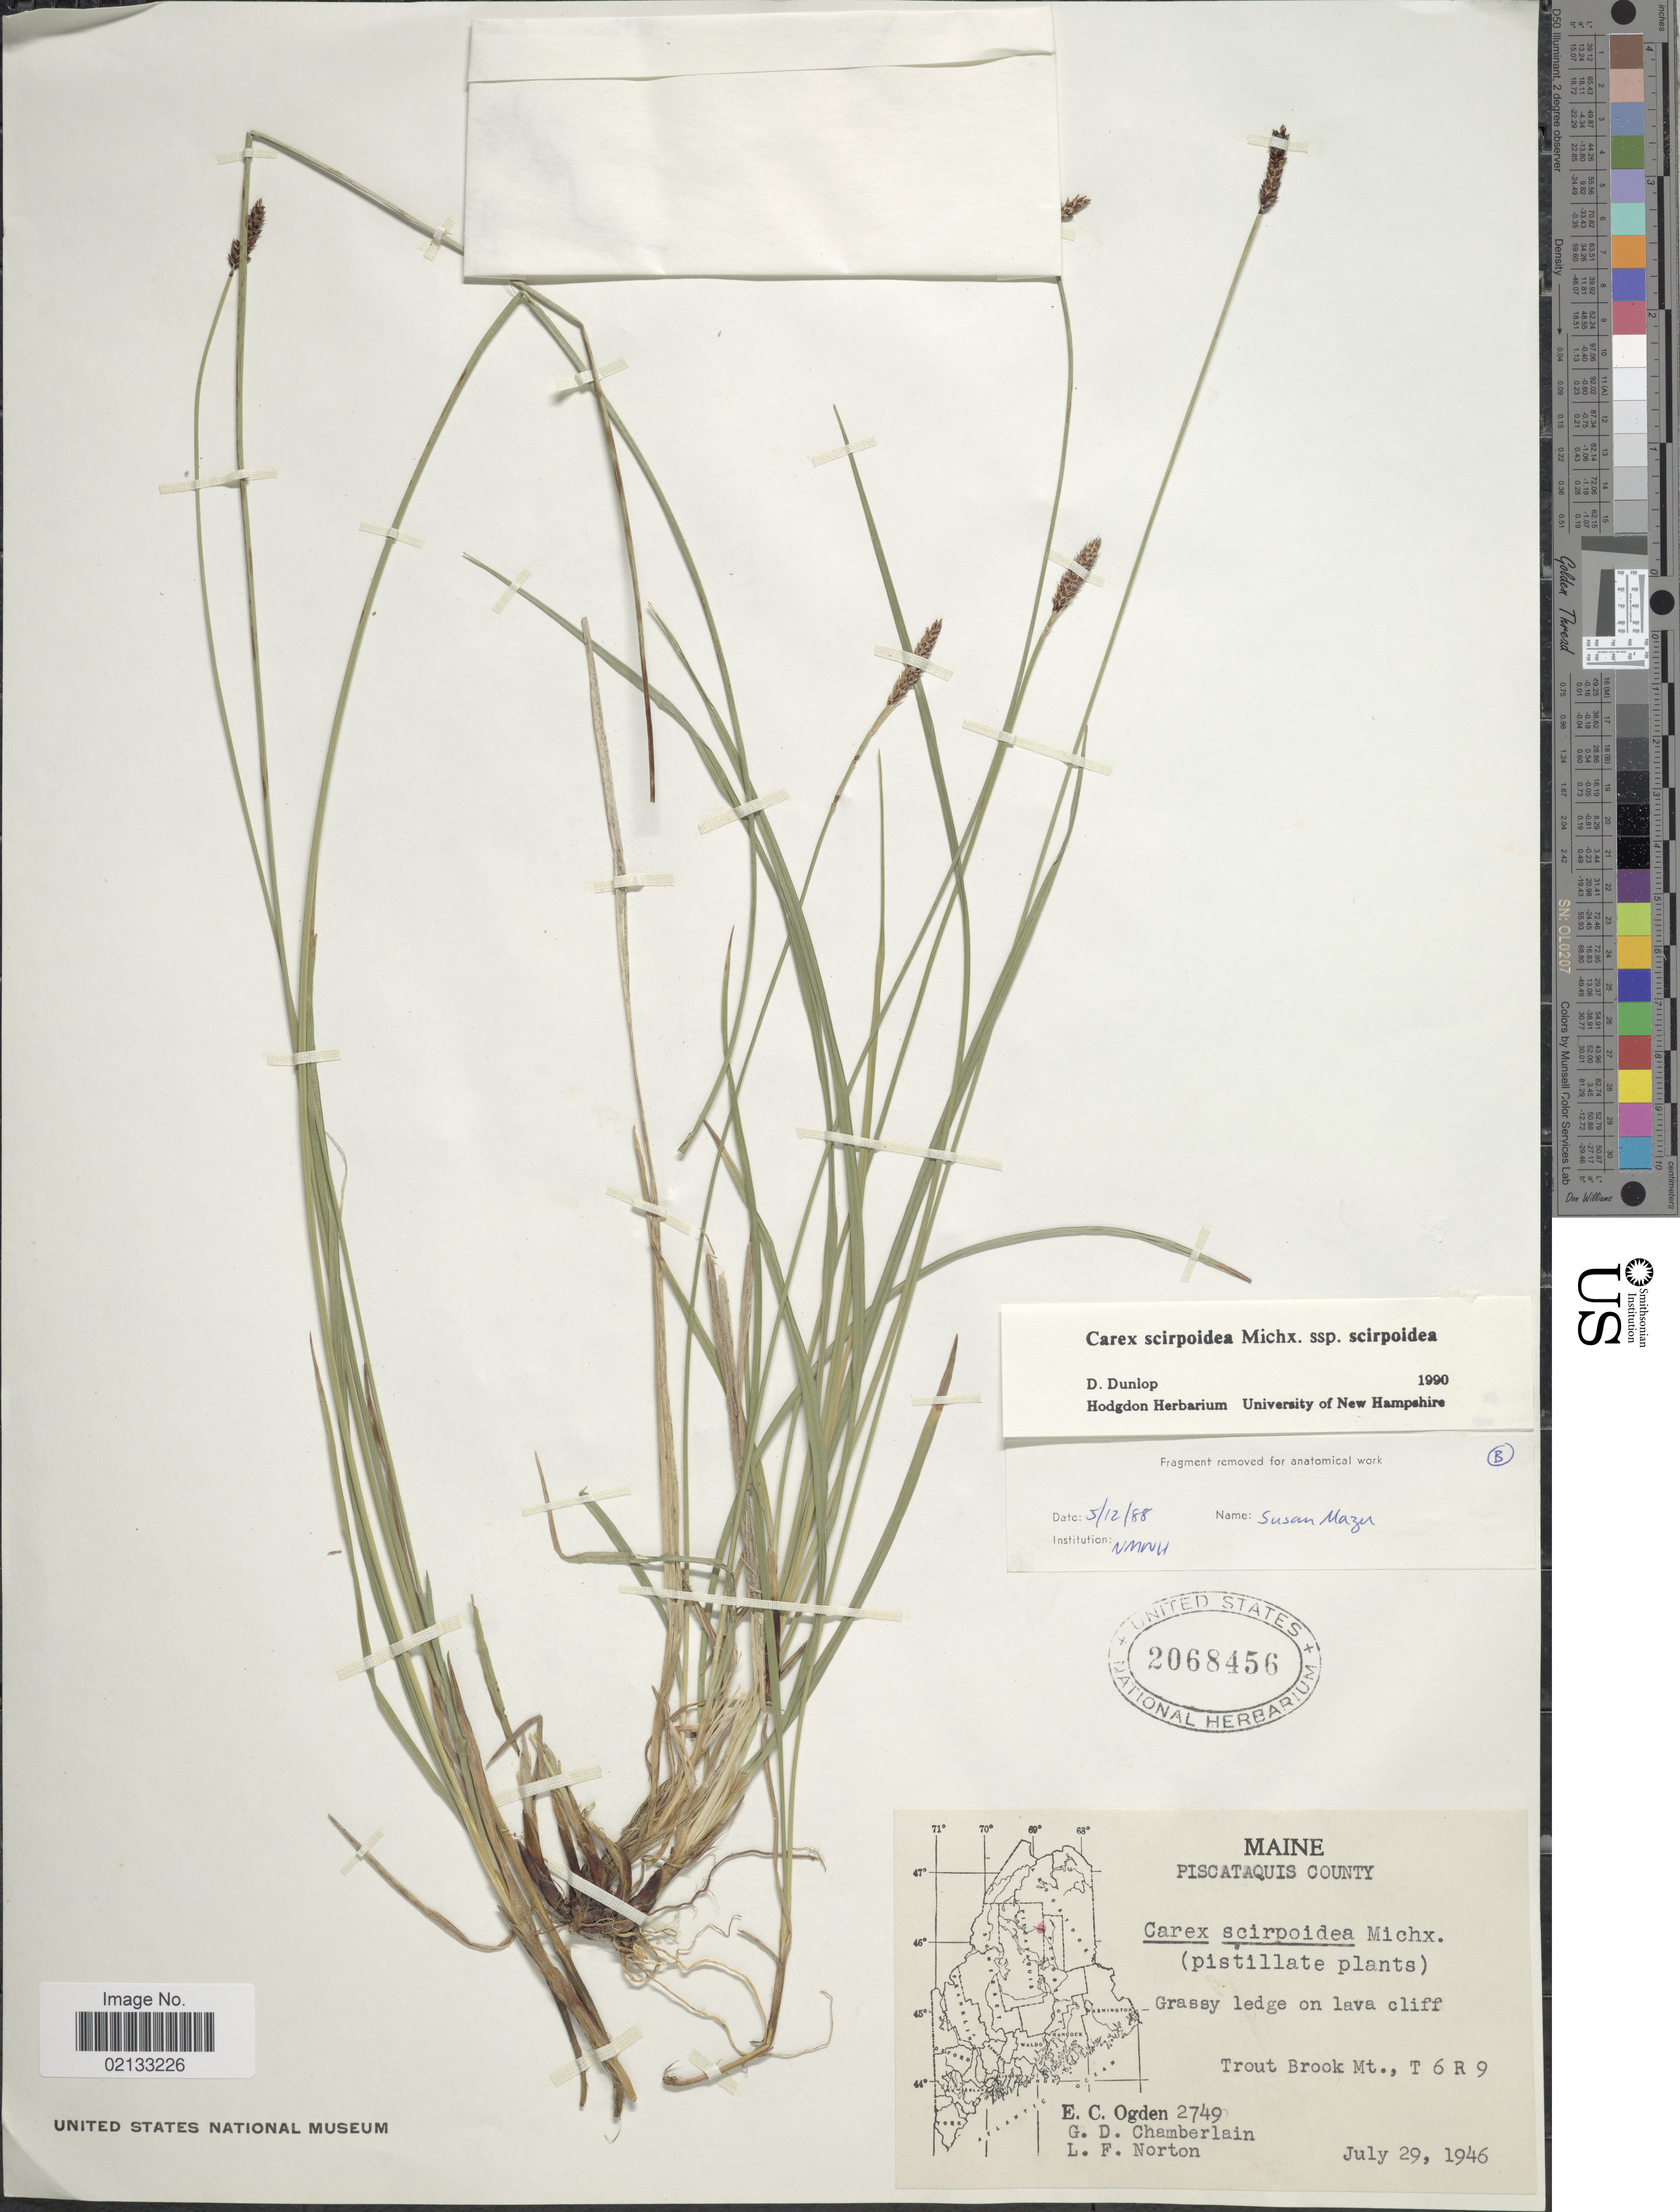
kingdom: Plantae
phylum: Tracheophyta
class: Liliopsida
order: Poales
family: Cyperaceae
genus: Carex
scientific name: Carex scirpoidea subsp. scirpoidea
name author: Michx.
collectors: E. Ogden, G. D. Chamberlain & L. Norton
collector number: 2749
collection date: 1946-07-29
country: United States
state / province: Maine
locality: Piscataquis County. Grassy ledge on lava cliff. Trout Brook Mt., T 6 R 9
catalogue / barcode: US 2068456